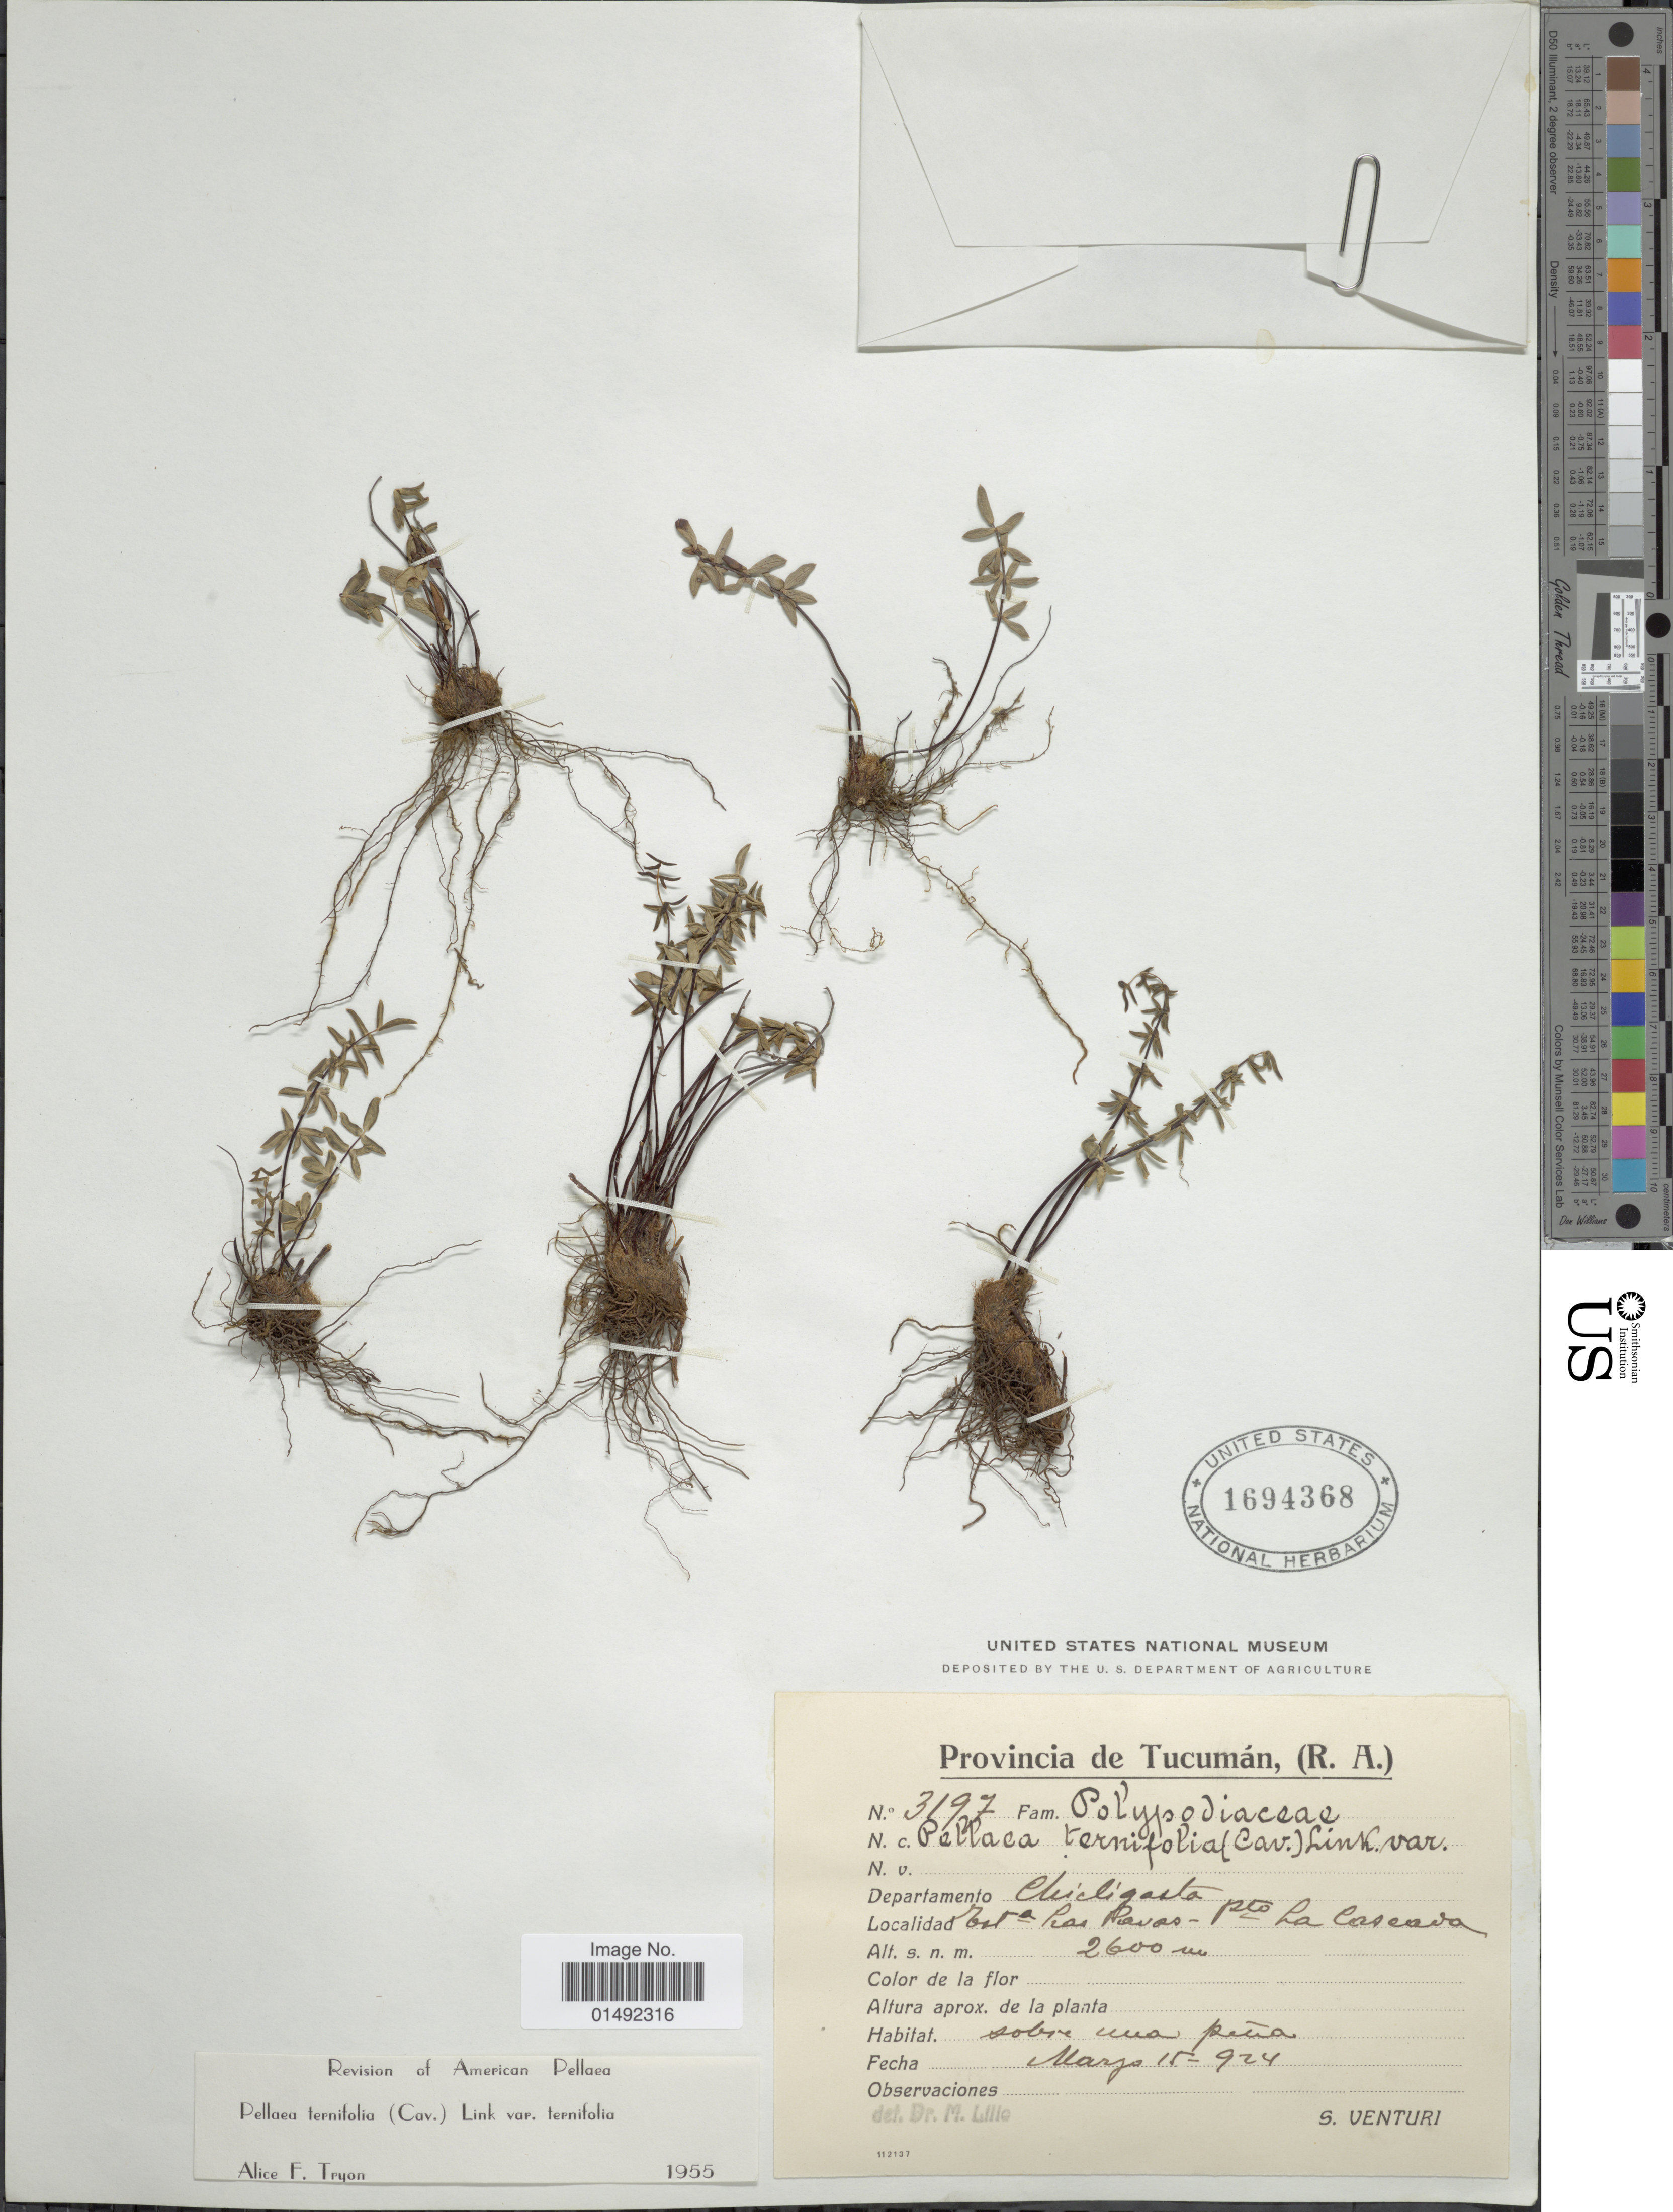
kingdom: Plantae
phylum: Tracheophyta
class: Polypodiopsida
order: Polypodiales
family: Pteridaceae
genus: Pellaea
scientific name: Pellaea ternifolia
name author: (Cav.) Link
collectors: S. Venturi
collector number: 3197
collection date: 1924-03-15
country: Argentina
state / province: Tucuman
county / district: Chicligasta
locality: Est- a Las Pavas - Pto La Cascada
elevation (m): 2600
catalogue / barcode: US 1694368